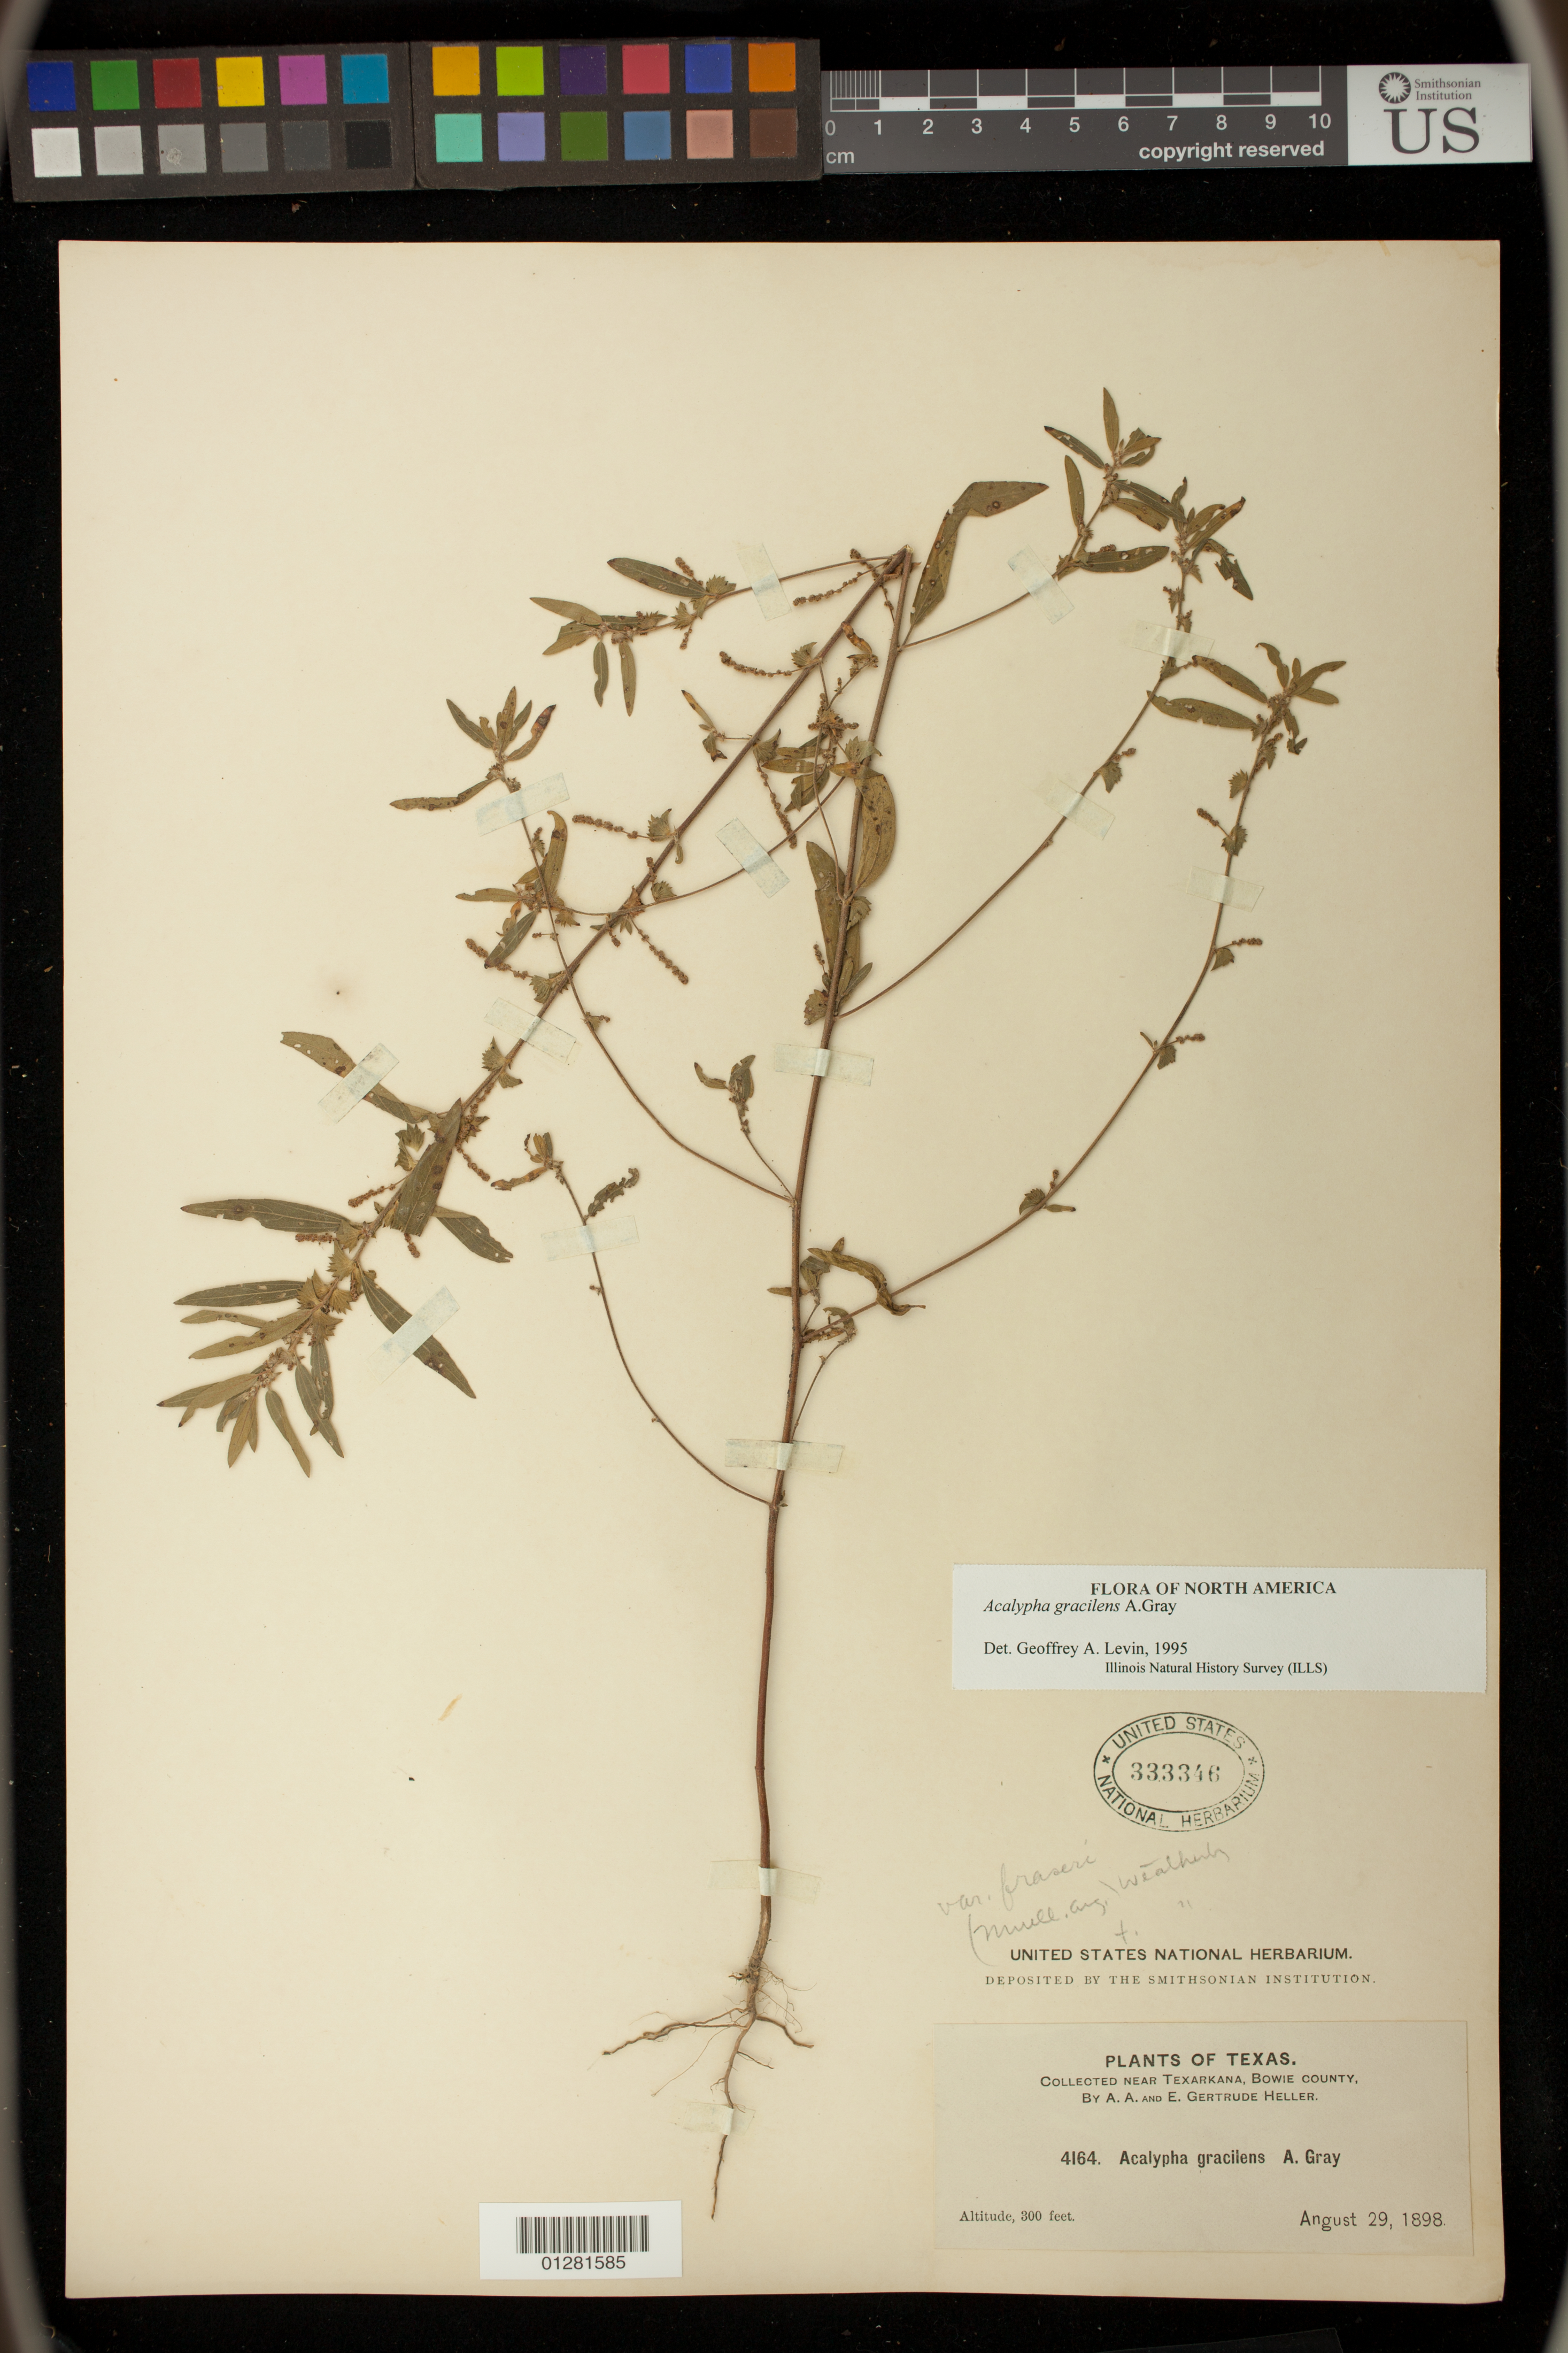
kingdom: Plantae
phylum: Tracheophyta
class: Magnoliopsida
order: Malpighiales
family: Euphorbiaceae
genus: Acalypha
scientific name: Acalypha gracilens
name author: A. Gray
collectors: A. A. Heller & E. G. Heller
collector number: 4164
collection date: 1898-08-29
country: United States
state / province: Texas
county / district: Bowie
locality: Near Texarkana, Bowie County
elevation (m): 91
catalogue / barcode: US 333346